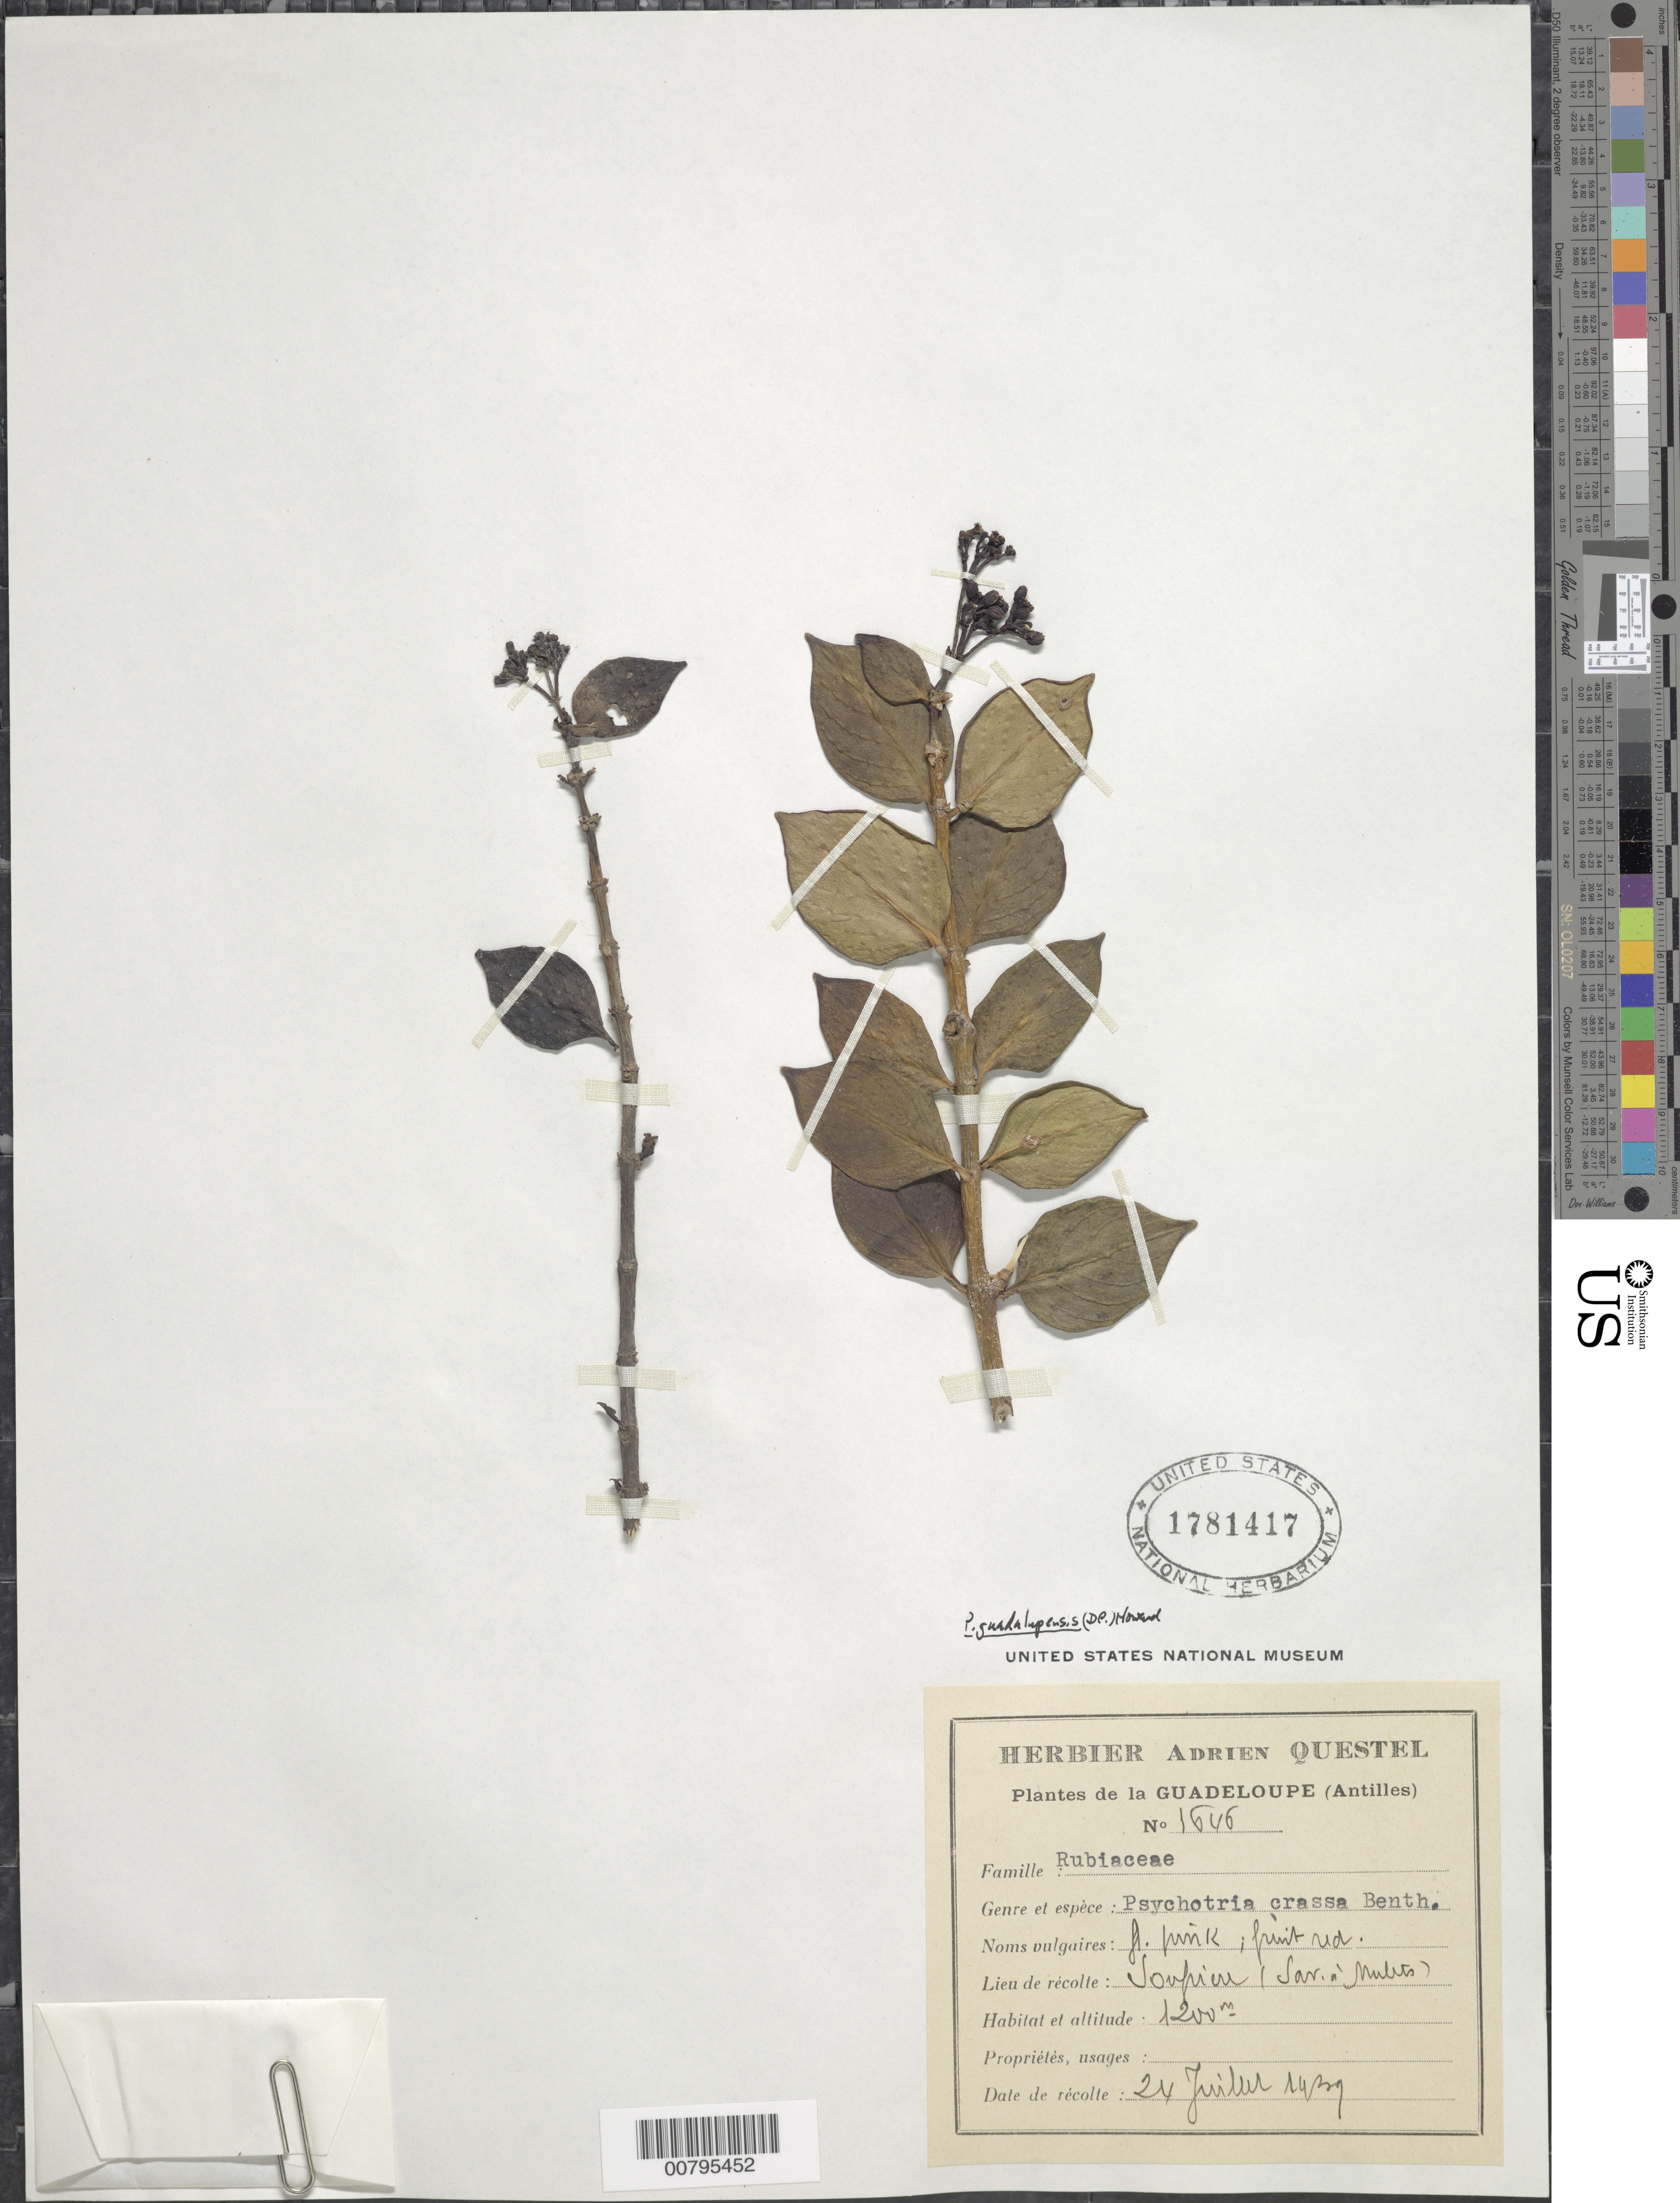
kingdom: Plantae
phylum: Tracheophyta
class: Magnoliopsida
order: Gentianales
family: Rubiaceae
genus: Notopleura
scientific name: Notopleura guadalupensis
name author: (DC.) C.M. Taylor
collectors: A. Questel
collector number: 1646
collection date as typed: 24 Jul 1939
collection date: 1939-07-24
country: Guadeloupe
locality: Soufrière ( Sav. Mulets)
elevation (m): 1200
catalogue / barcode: US 1781417